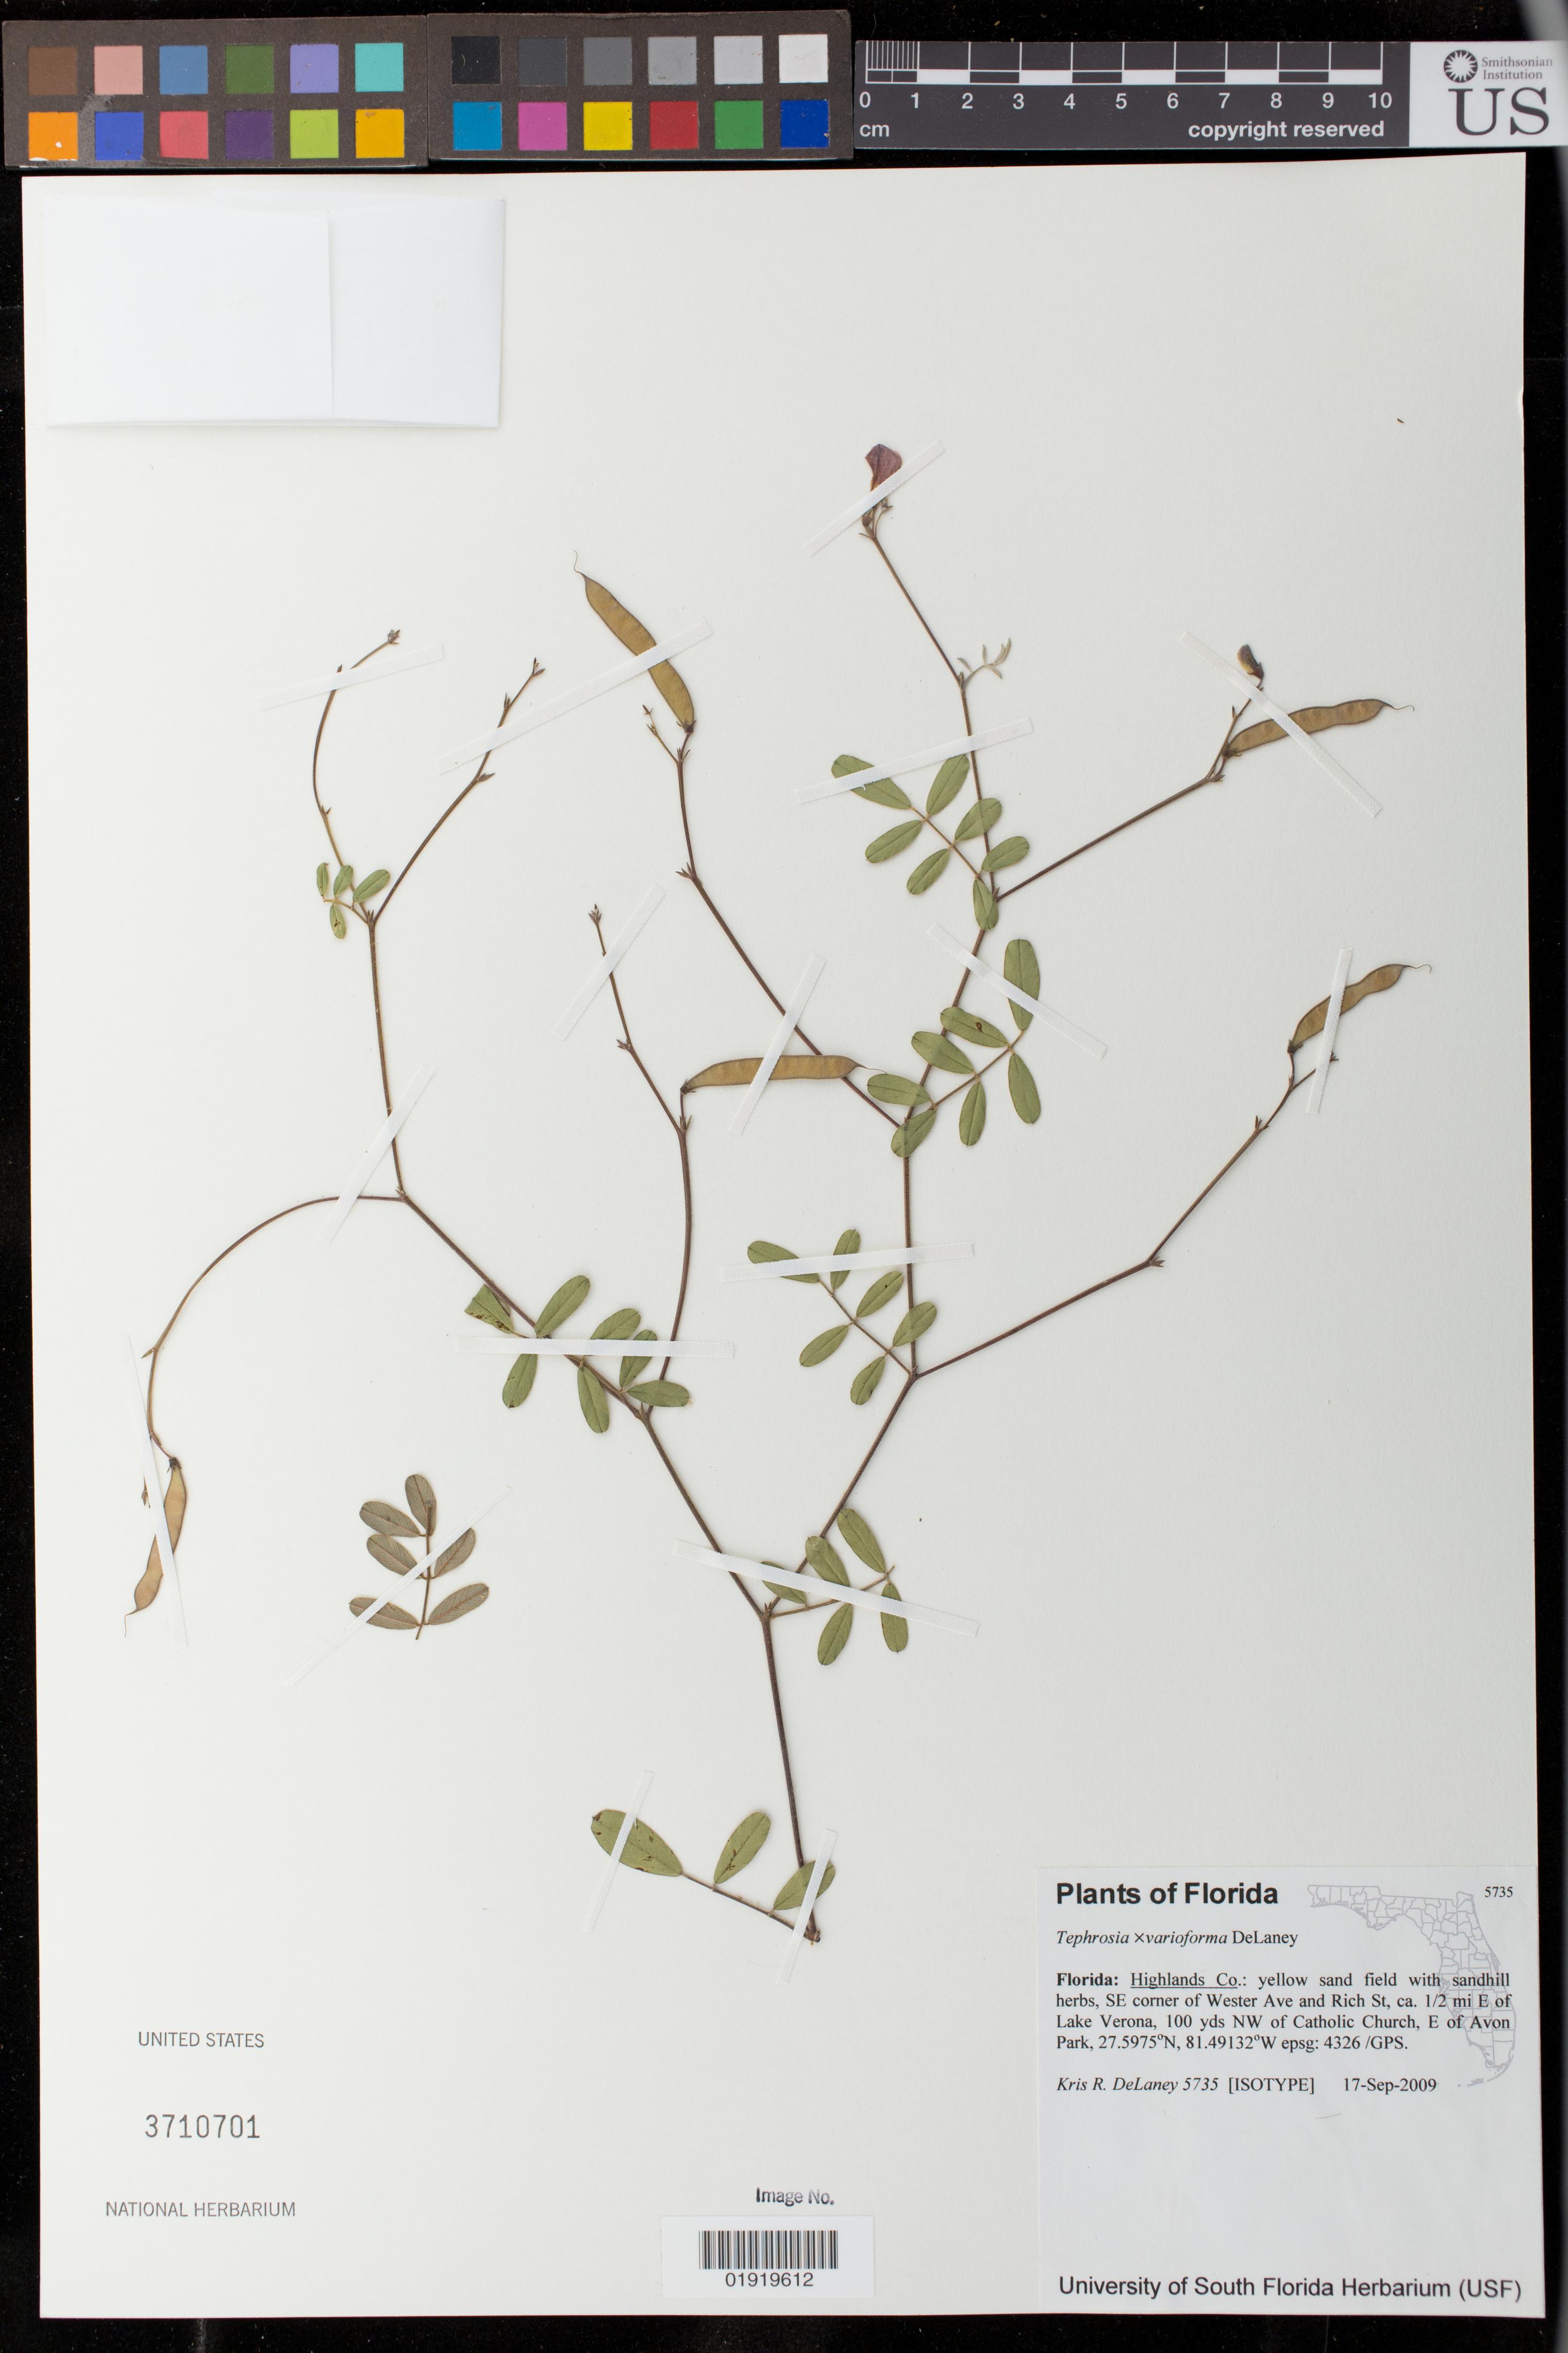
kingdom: Plantae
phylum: Tracheophyta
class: Magnoliopsida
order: Fabales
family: Fabaceae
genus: Tephrosia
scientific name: Tephrosia x varioforma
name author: DeLaney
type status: Isotype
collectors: K. R. DeLaney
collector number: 5735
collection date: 2009-09-17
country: United States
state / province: Florida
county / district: Highlands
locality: Highlands Co.: SE corner of Wester Ave and Rich St., ca. 1/2 mi E of Lake Verona, 100 yds NW of Catholic Church, E of Avon Park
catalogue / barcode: US 3710701